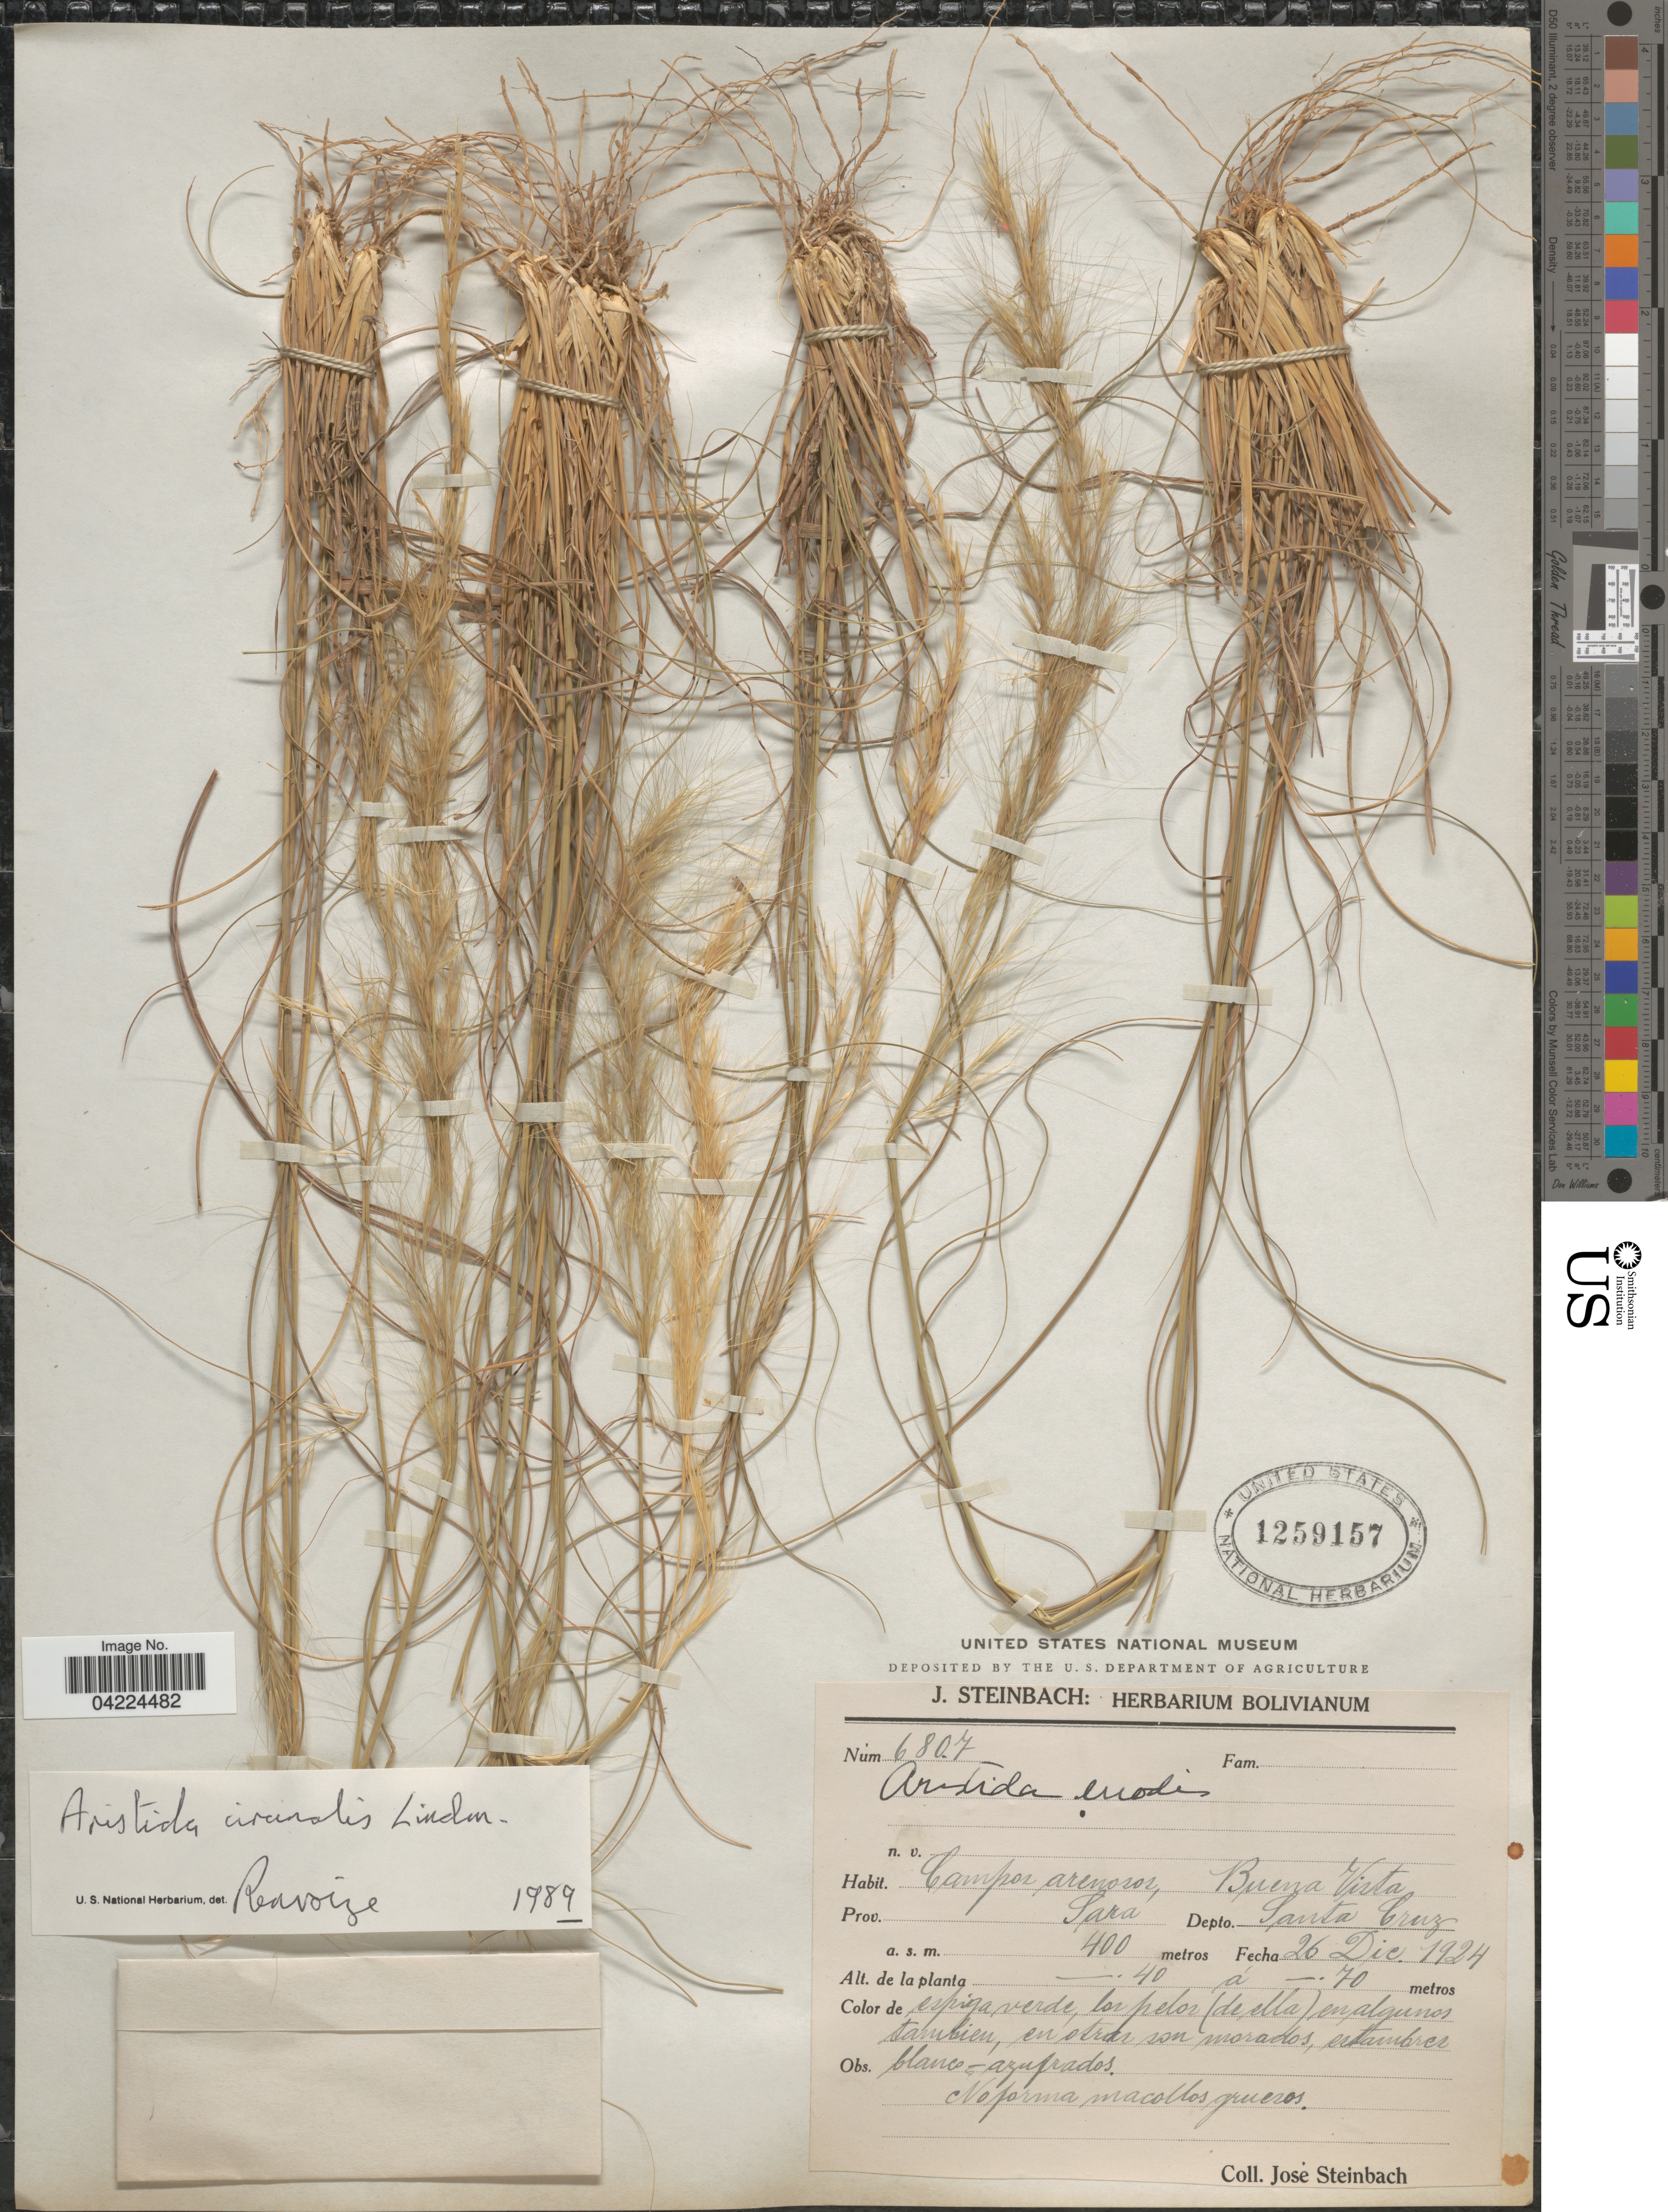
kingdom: Plantae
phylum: Tracheophyta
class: Liliopsida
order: Poales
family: Poaceae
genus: Aristida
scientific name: Aristida circinalis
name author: Lindm.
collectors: J. Steinbach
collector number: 6807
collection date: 1924-12-26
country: Bolivia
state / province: Santa Cruz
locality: Campos arenosis, Buena Vista. Pará. Depto. Santa Cruz.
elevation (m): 400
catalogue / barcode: US 1259157